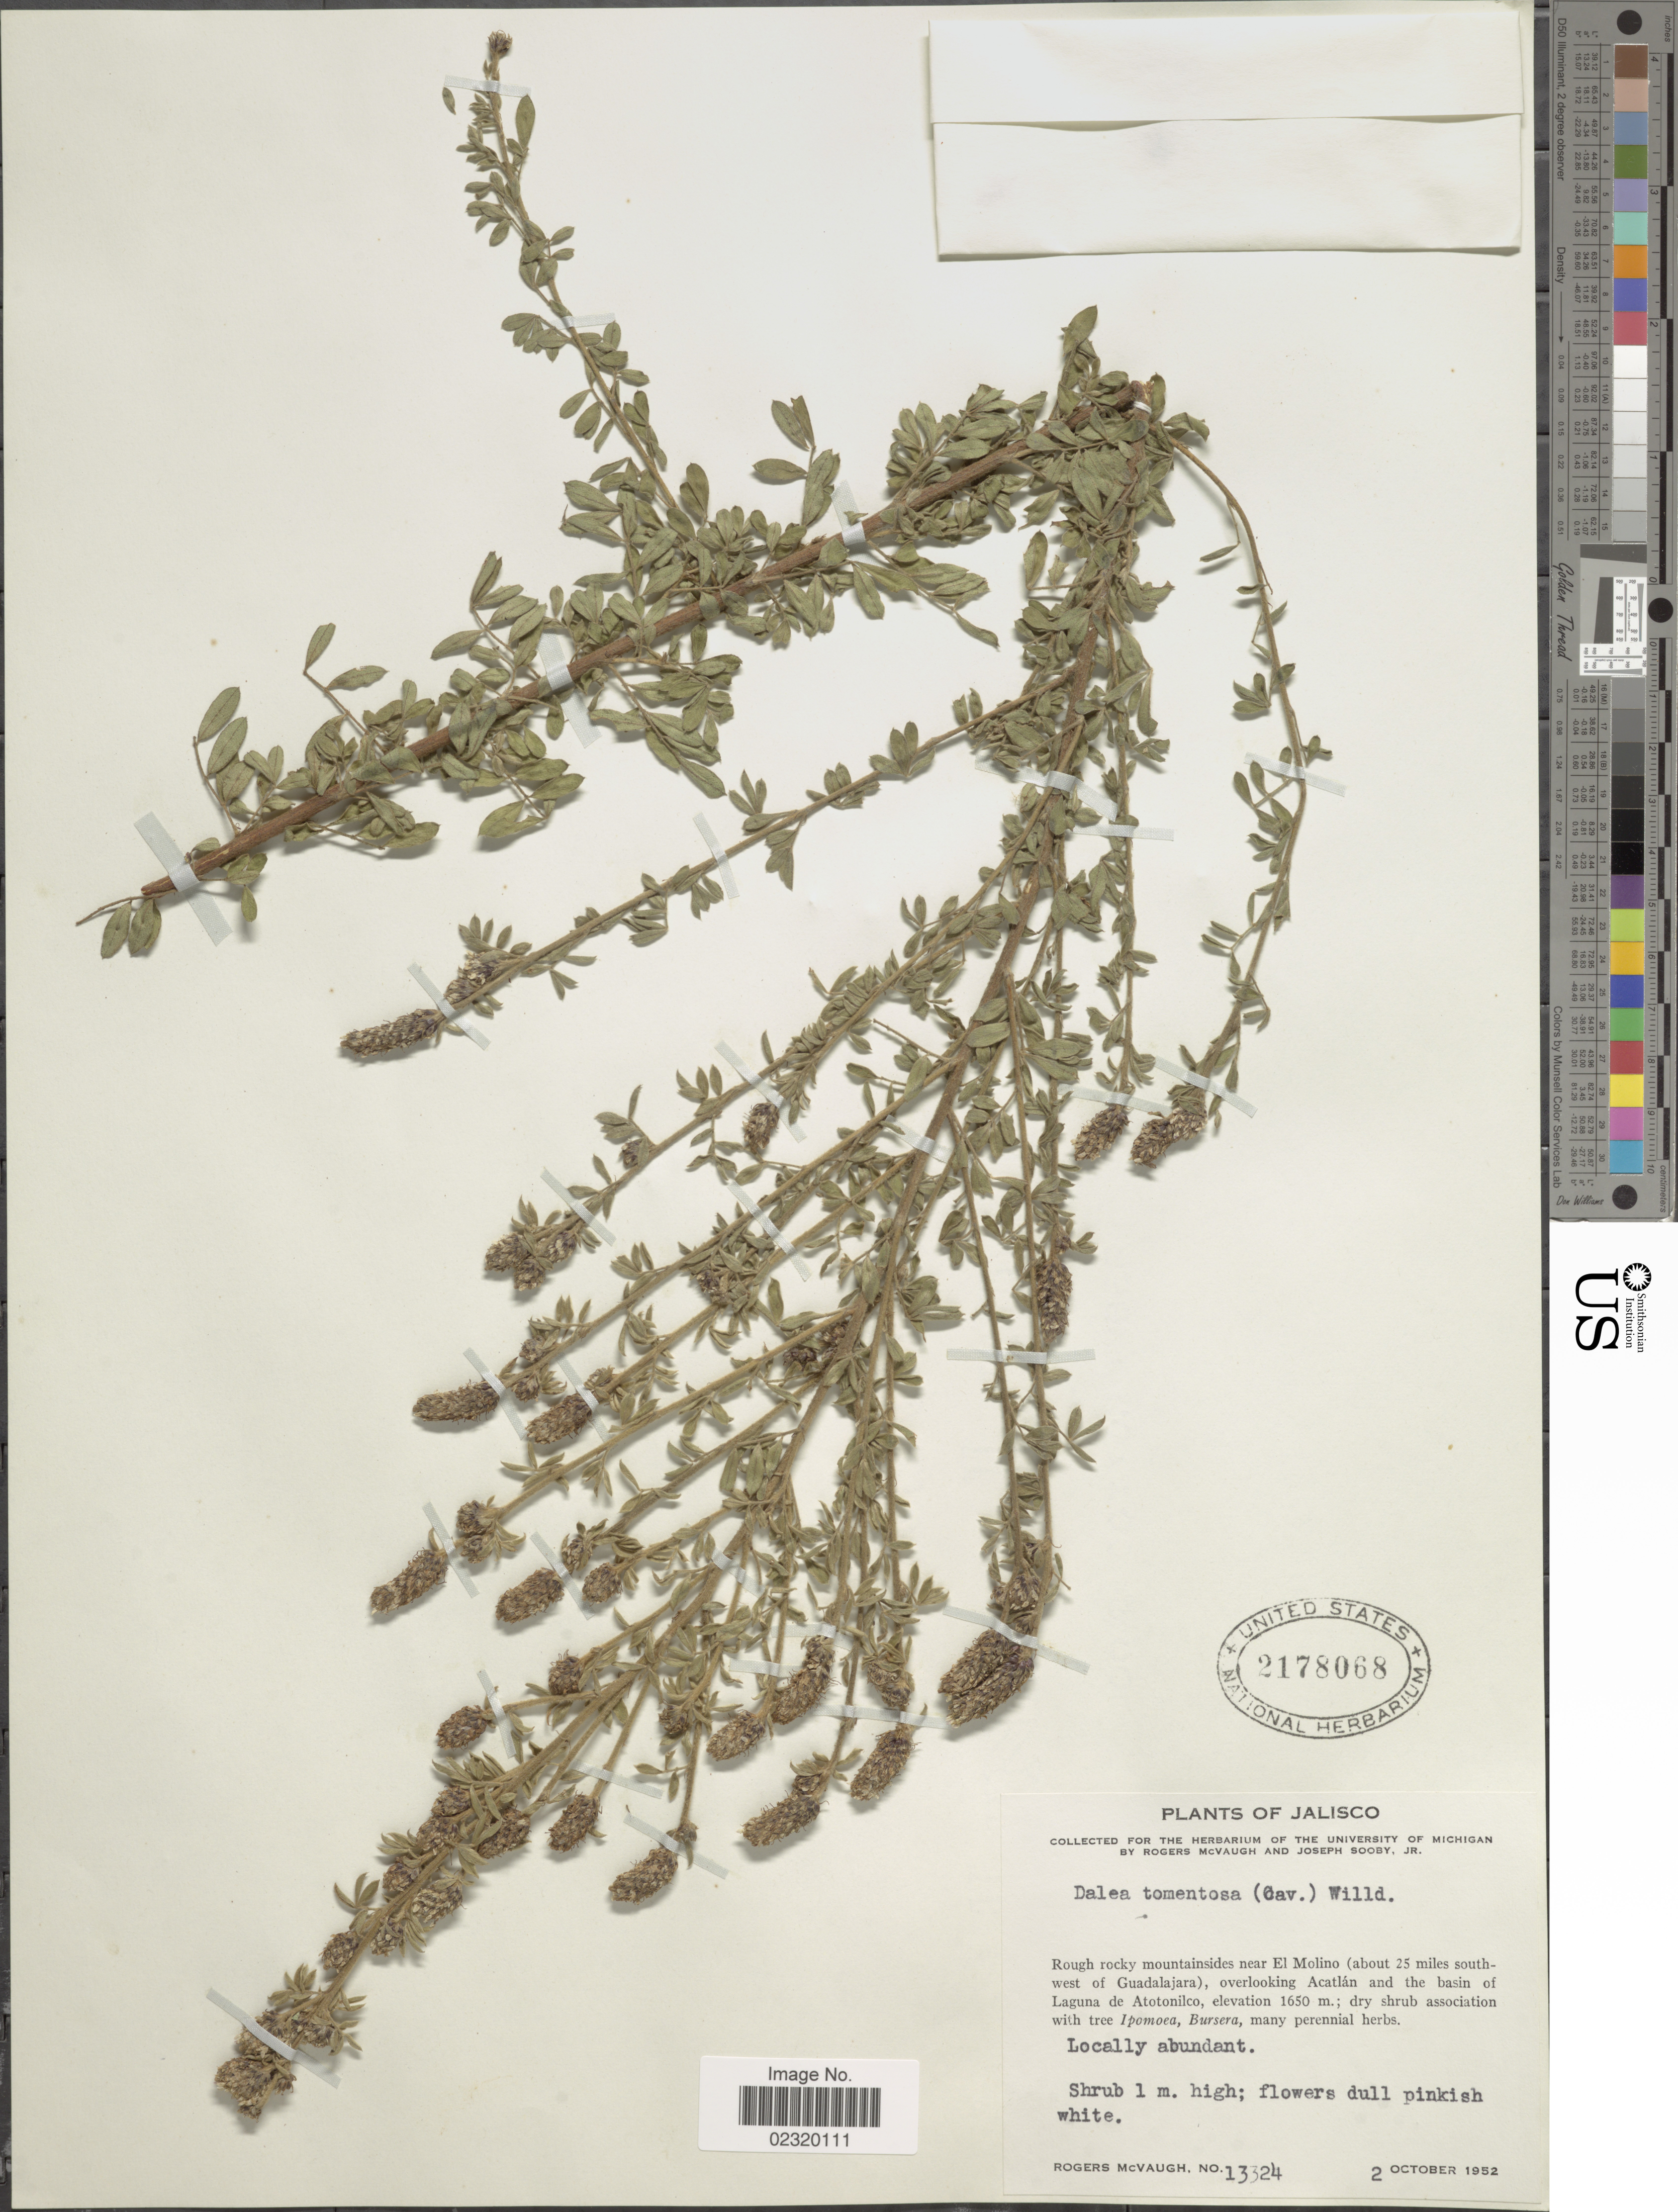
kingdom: Plantae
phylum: Tracheophyta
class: Magnoliopsida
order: Fabales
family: Fabaceae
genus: Dalea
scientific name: Dalea tomentosa var. psoraleoides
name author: (Moric.) Barneby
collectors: R. McVaugh & J. Sooby Jr.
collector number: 13324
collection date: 1952-10-02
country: Mexico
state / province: Jalisco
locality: Near El Molino (about 25 miles southwest of Guadalajara), overlooking Acatlán and the basin of Laguna de Atotonilco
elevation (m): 1650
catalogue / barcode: US 2178068